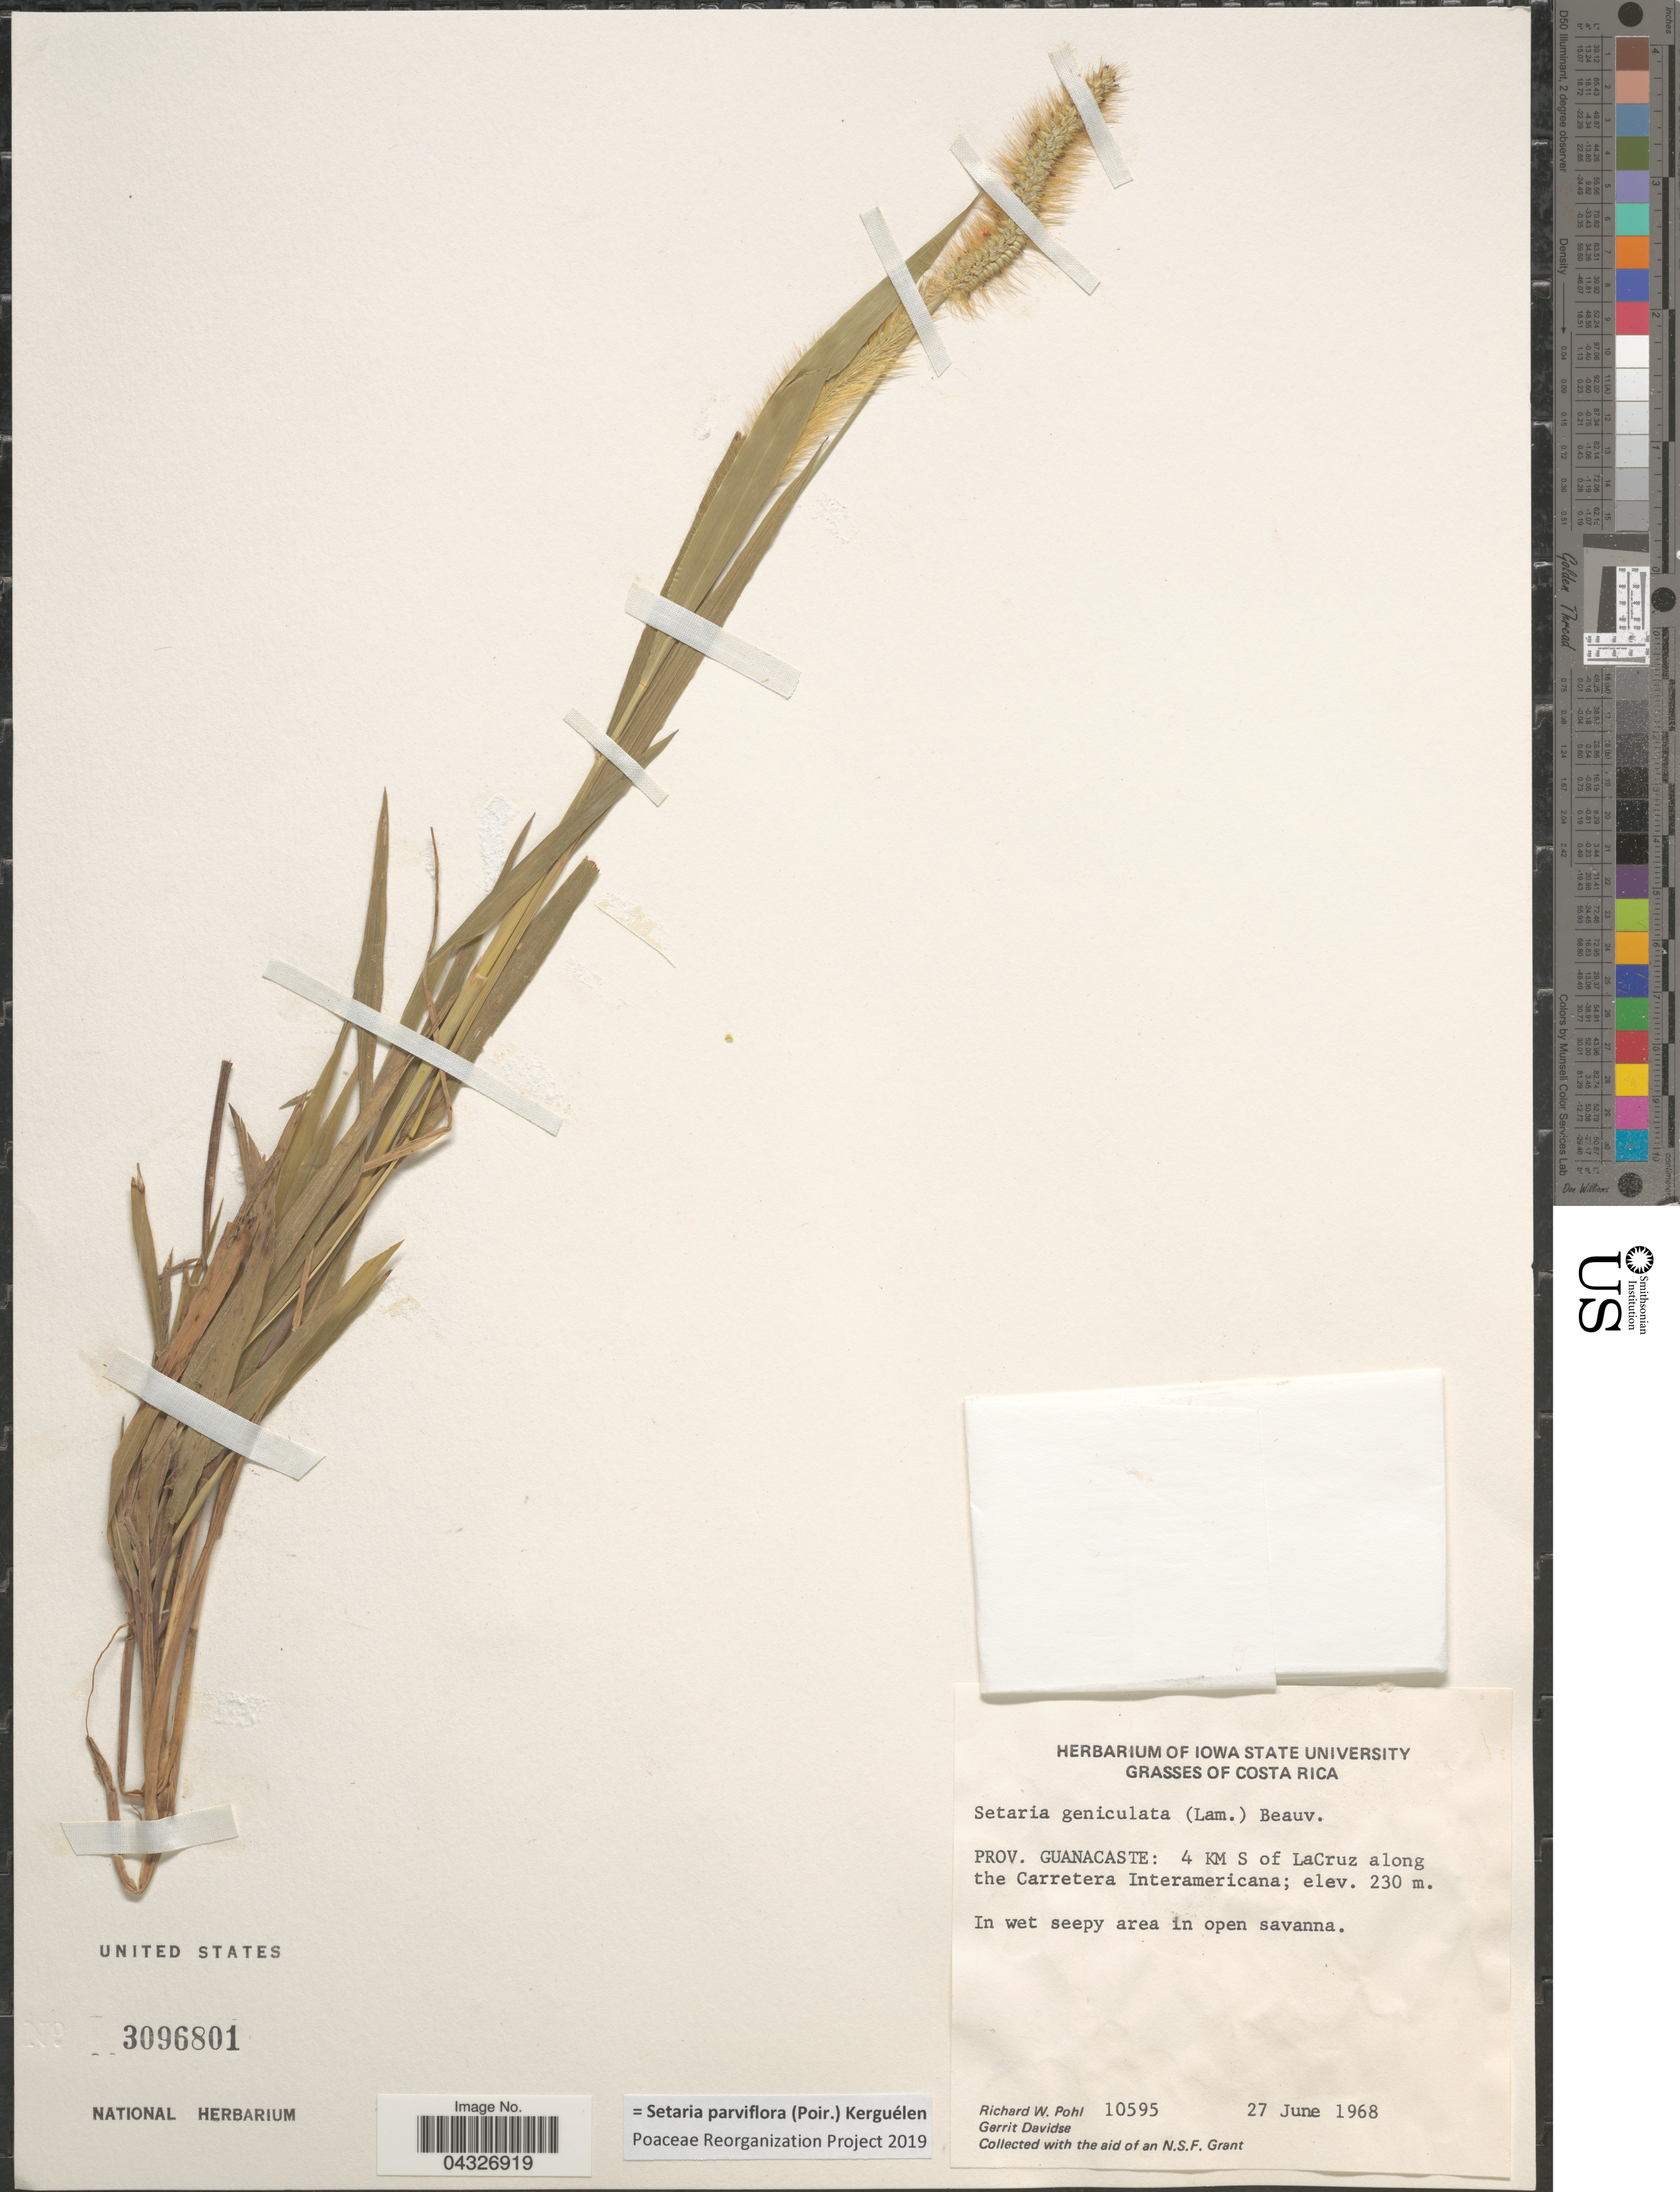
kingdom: Plantae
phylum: Tracheophyta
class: Liliopsida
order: Poales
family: Poaceae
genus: Setaria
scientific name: Setaria parviflora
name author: (Poir.) Kerguélen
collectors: R. W. Pohl & G. Davidse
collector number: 10595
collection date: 1968-06-27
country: Costa Rica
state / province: Guanacaste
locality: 4 KM S of LaCruz along the Carretera Interamericana.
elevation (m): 230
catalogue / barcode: US 3096801